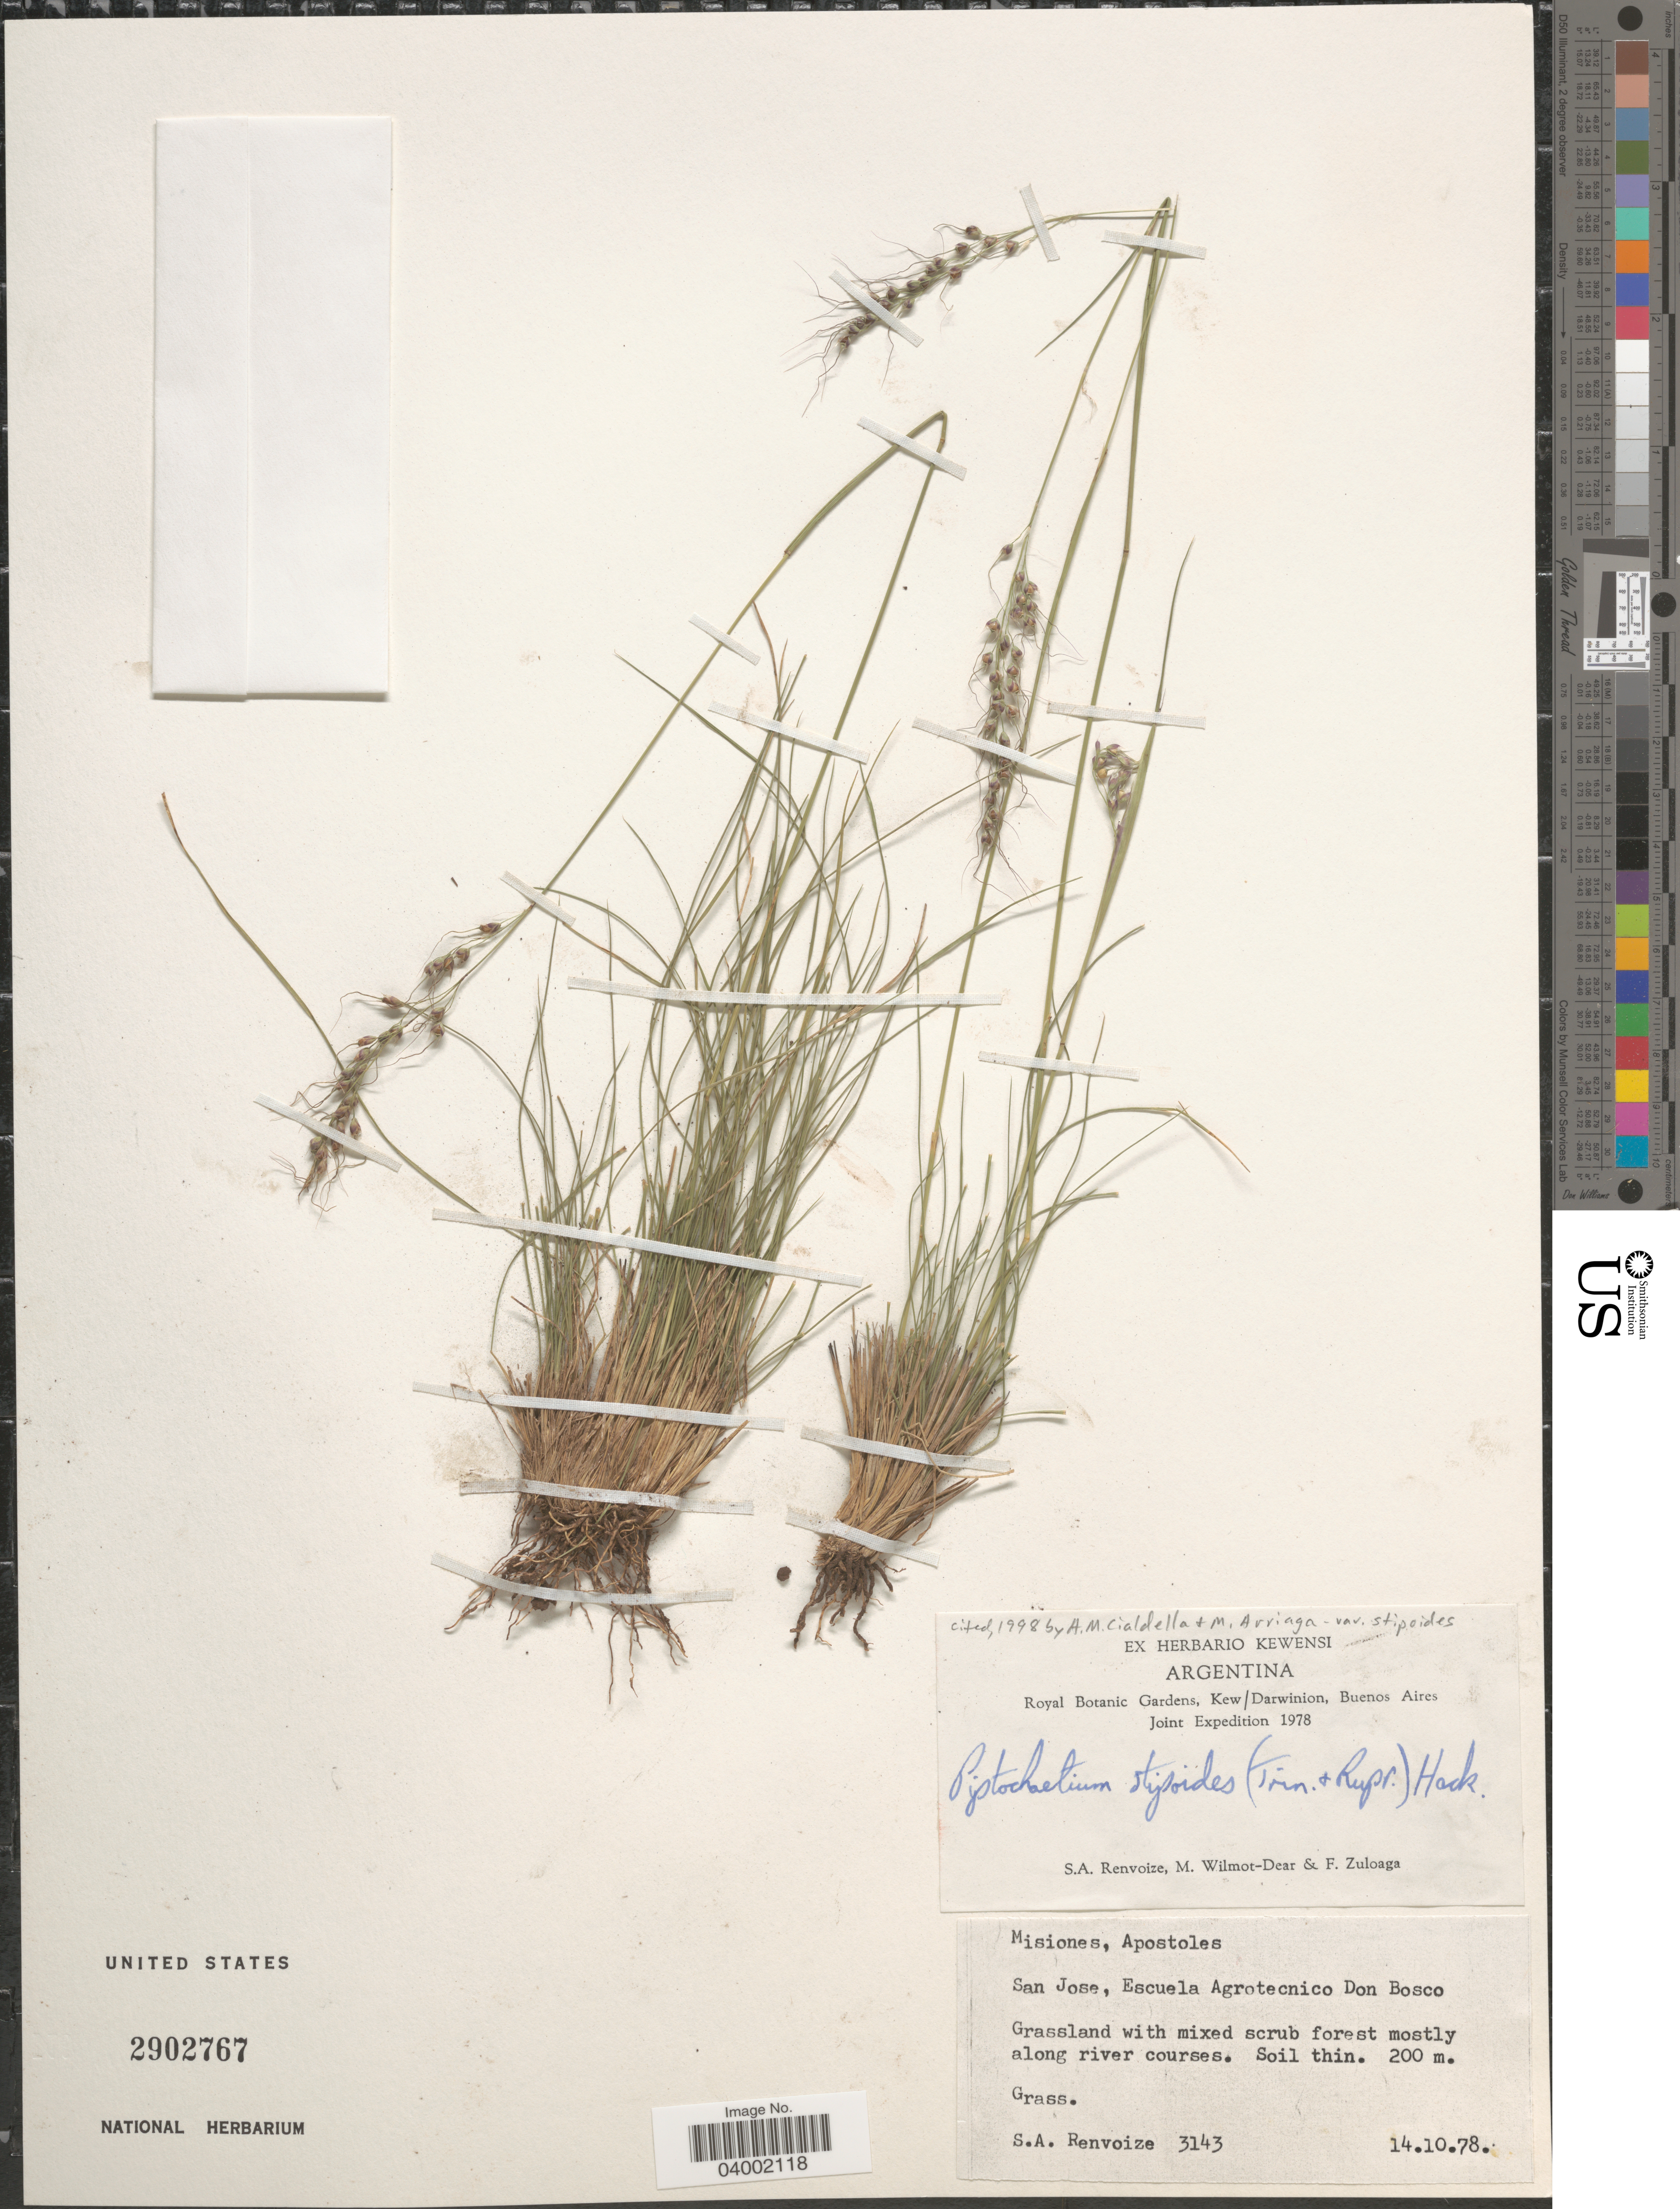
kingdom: Plantae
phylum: Tracheophyta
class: Liliopsida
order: Poales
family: Poaceae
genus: Piptochaetium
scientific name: Piptochaetium stipoides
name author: (Trin. & Rupr.) Hack. & Arechav.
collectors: S. A. Renvoize, M. Wilmot-Dear & F. Zuloaga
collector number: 3143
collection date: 1978-10-14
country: Argentina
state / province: Misiones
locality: Apostoles. San Jose, Escuela Agrotecnico Don Bosco, mostly along river courses.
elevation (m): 200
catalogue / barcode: US 2902767